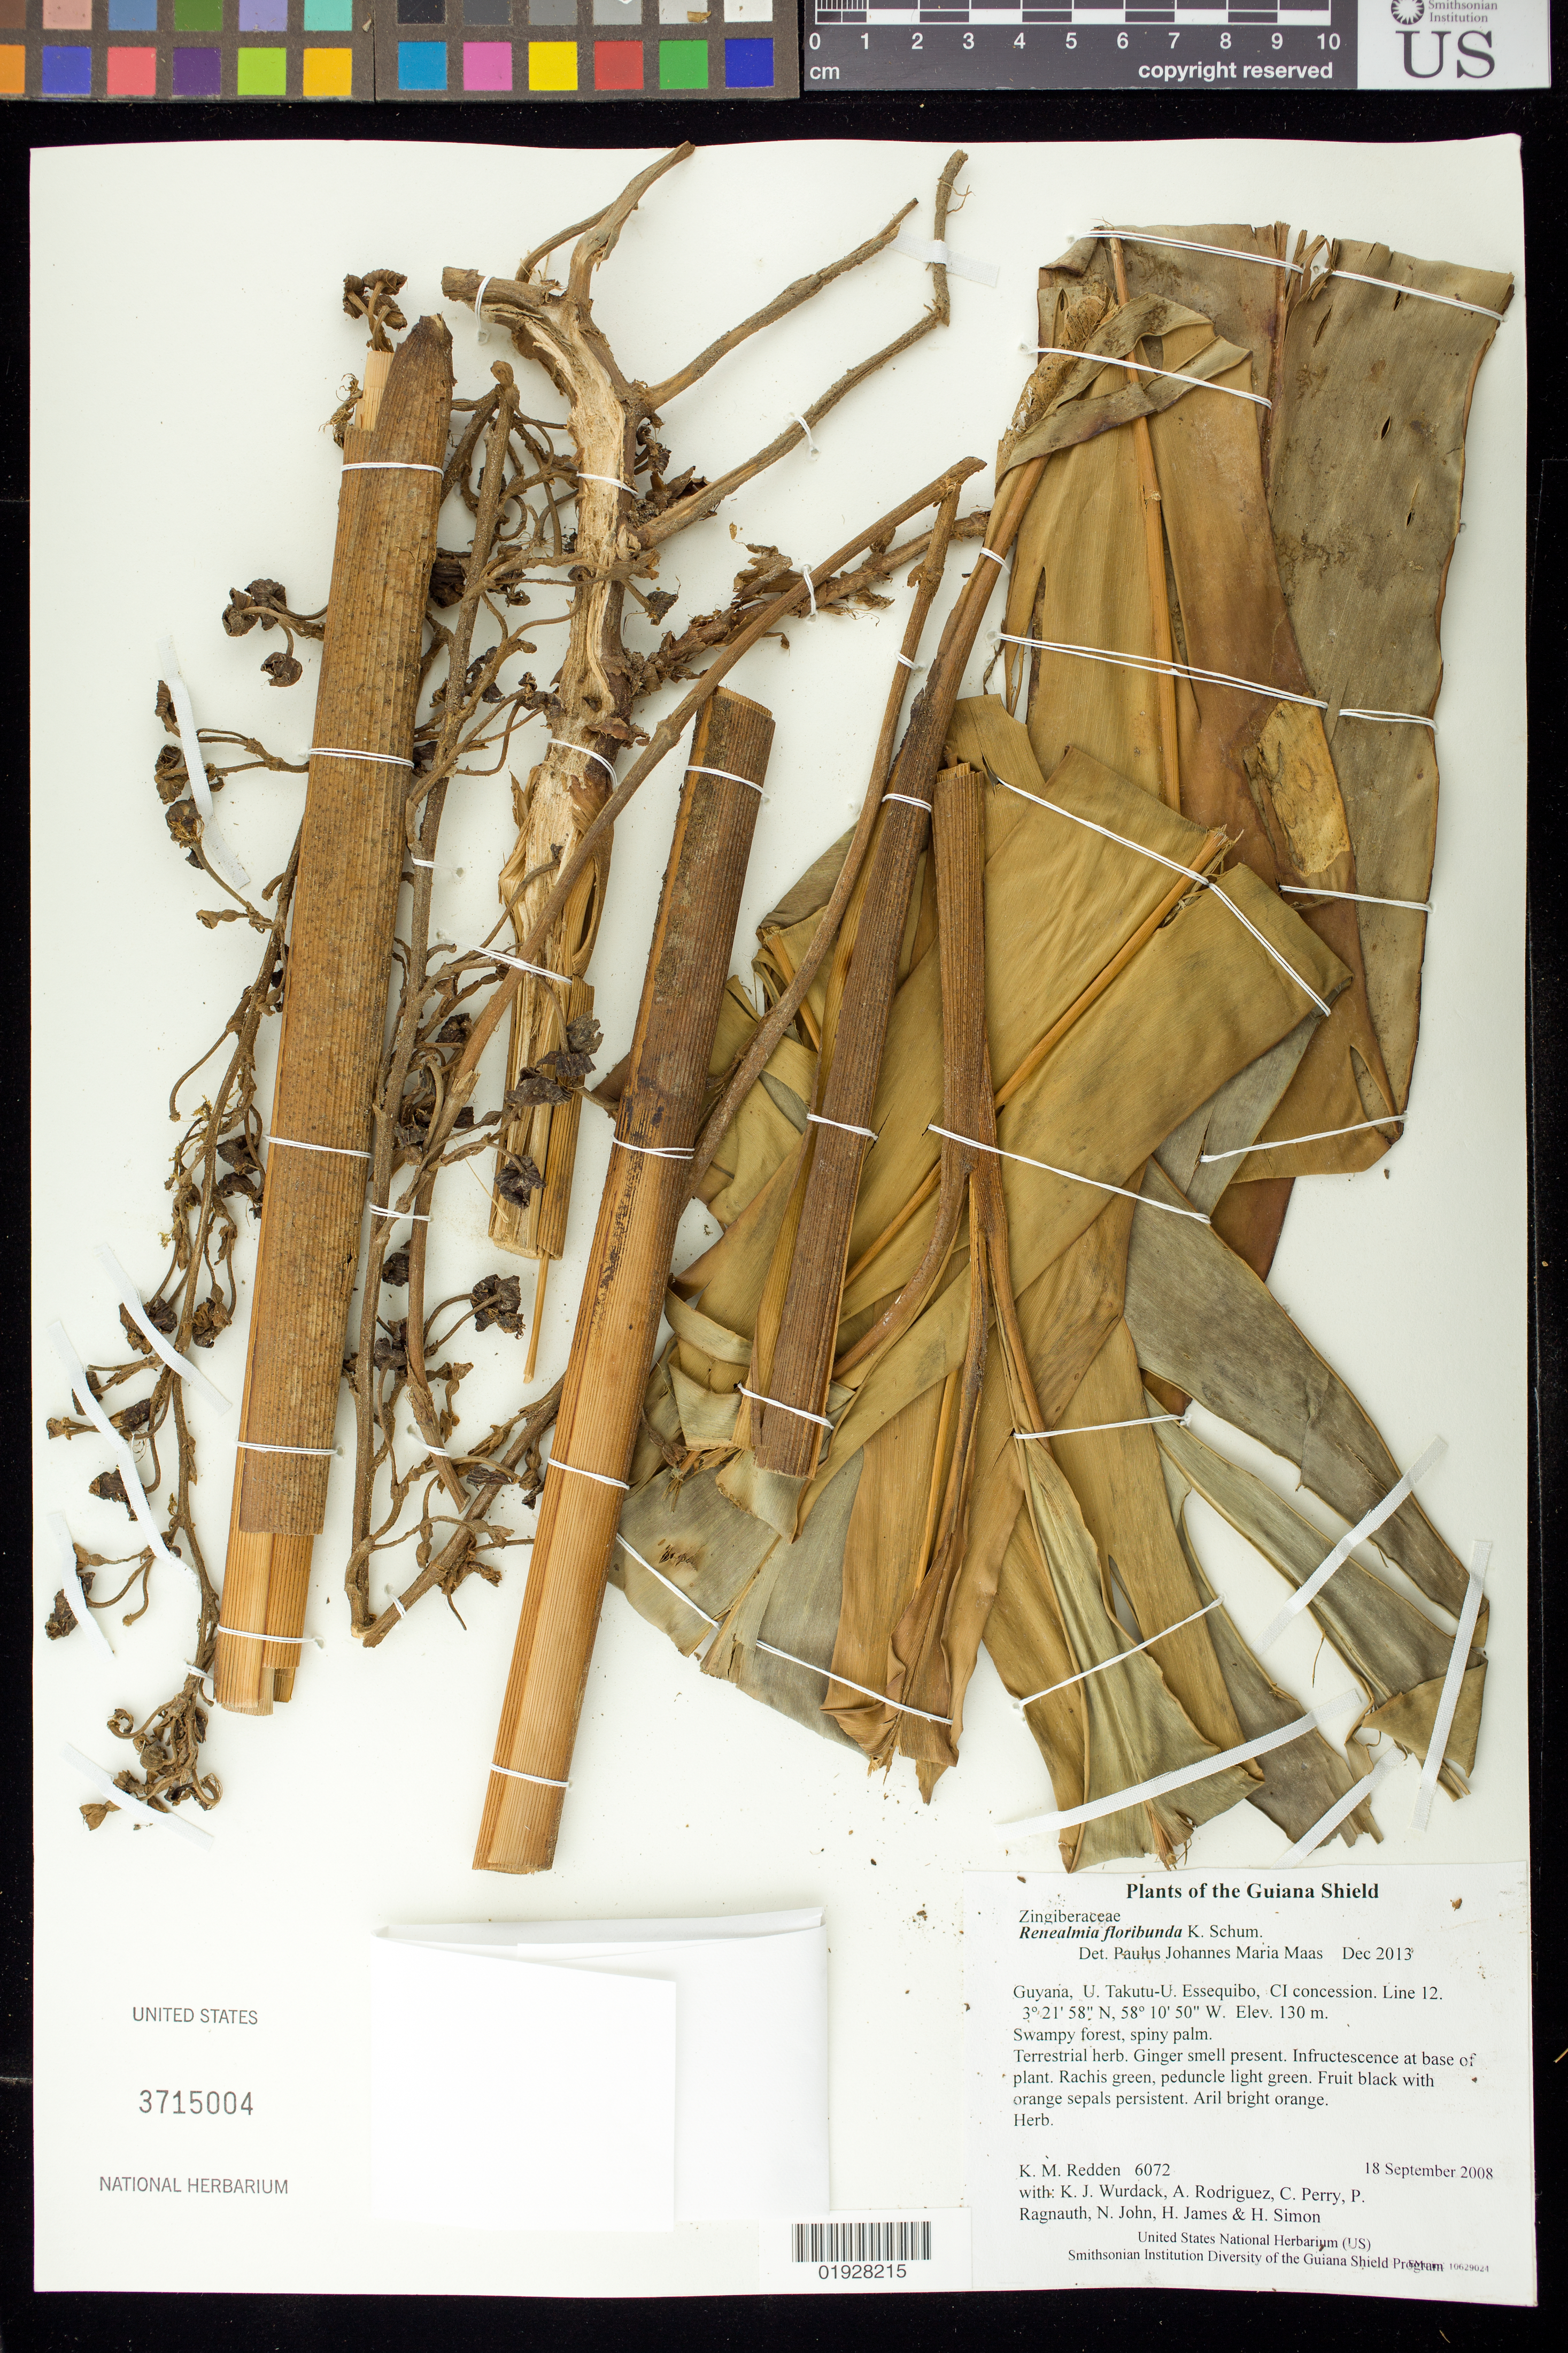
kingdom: Plantae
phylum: Tracheophyta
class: Liliopsida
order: Zingiberales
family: Zingiberaceae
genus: Renealmia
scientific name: Renealmia floribunda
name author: K. Schum.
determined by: Maas, Paul J. M.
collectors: K. M. Redden, K. Wurdack, A. Rodriguez, C. Perry, P. Ragnauth, N. John, H. James & H. Simon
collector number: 6072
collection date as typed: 18 September 2008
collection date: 2008-09-18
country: Guyana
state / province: U. Takutu-U. Essequibo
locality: CI concession. Line 12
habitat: Swampy forest, spiny palm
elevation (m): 130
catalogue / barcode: US 3715004